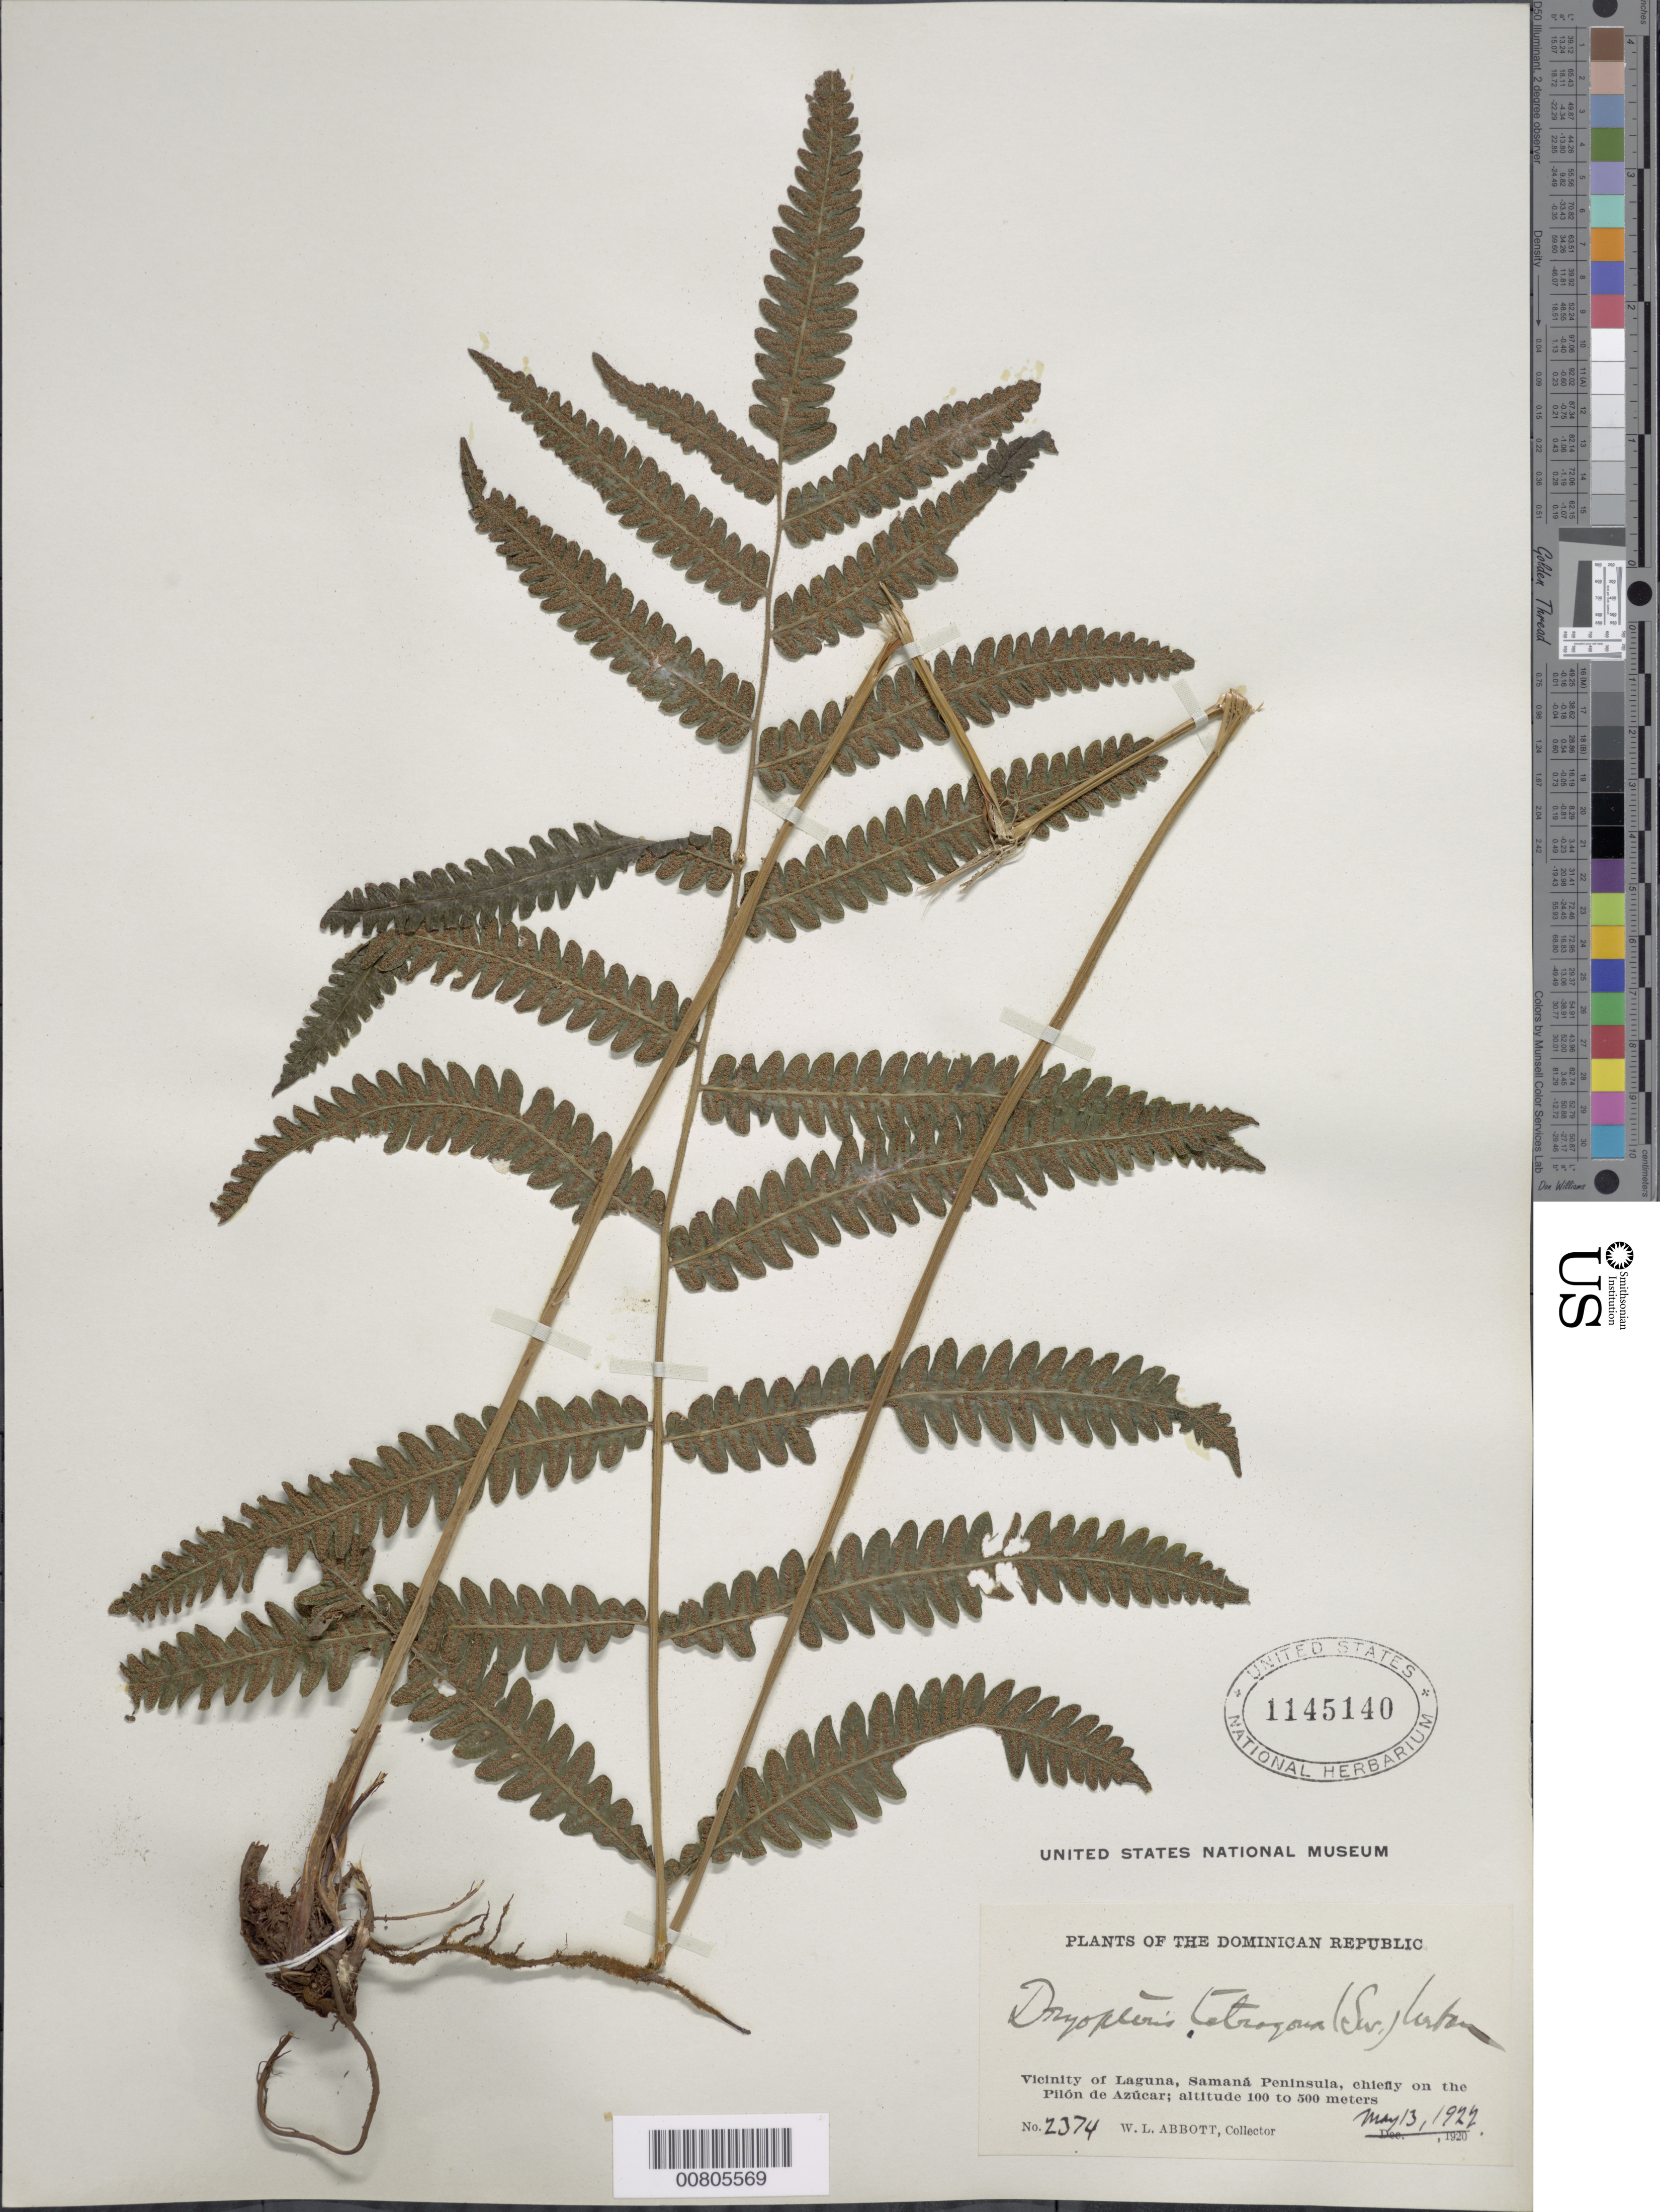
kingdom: Plantae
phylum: Tracheophyta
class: Polypodiopsida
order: Polypodiales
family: Thelypteridaceae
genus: Goniopteris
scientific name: Goniopteris subtetragona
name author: (Link) Vareschi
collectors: W. L. Abbott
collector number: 2374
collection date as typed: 13 May 1922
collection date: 1922-05-13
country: Dominican Republic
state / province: Samana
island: Hispaniola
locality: Samaná Peninsula, Laguna vicinity, chiefly on the Pilón de Azúcar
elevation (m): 100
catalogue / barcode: US 1145140